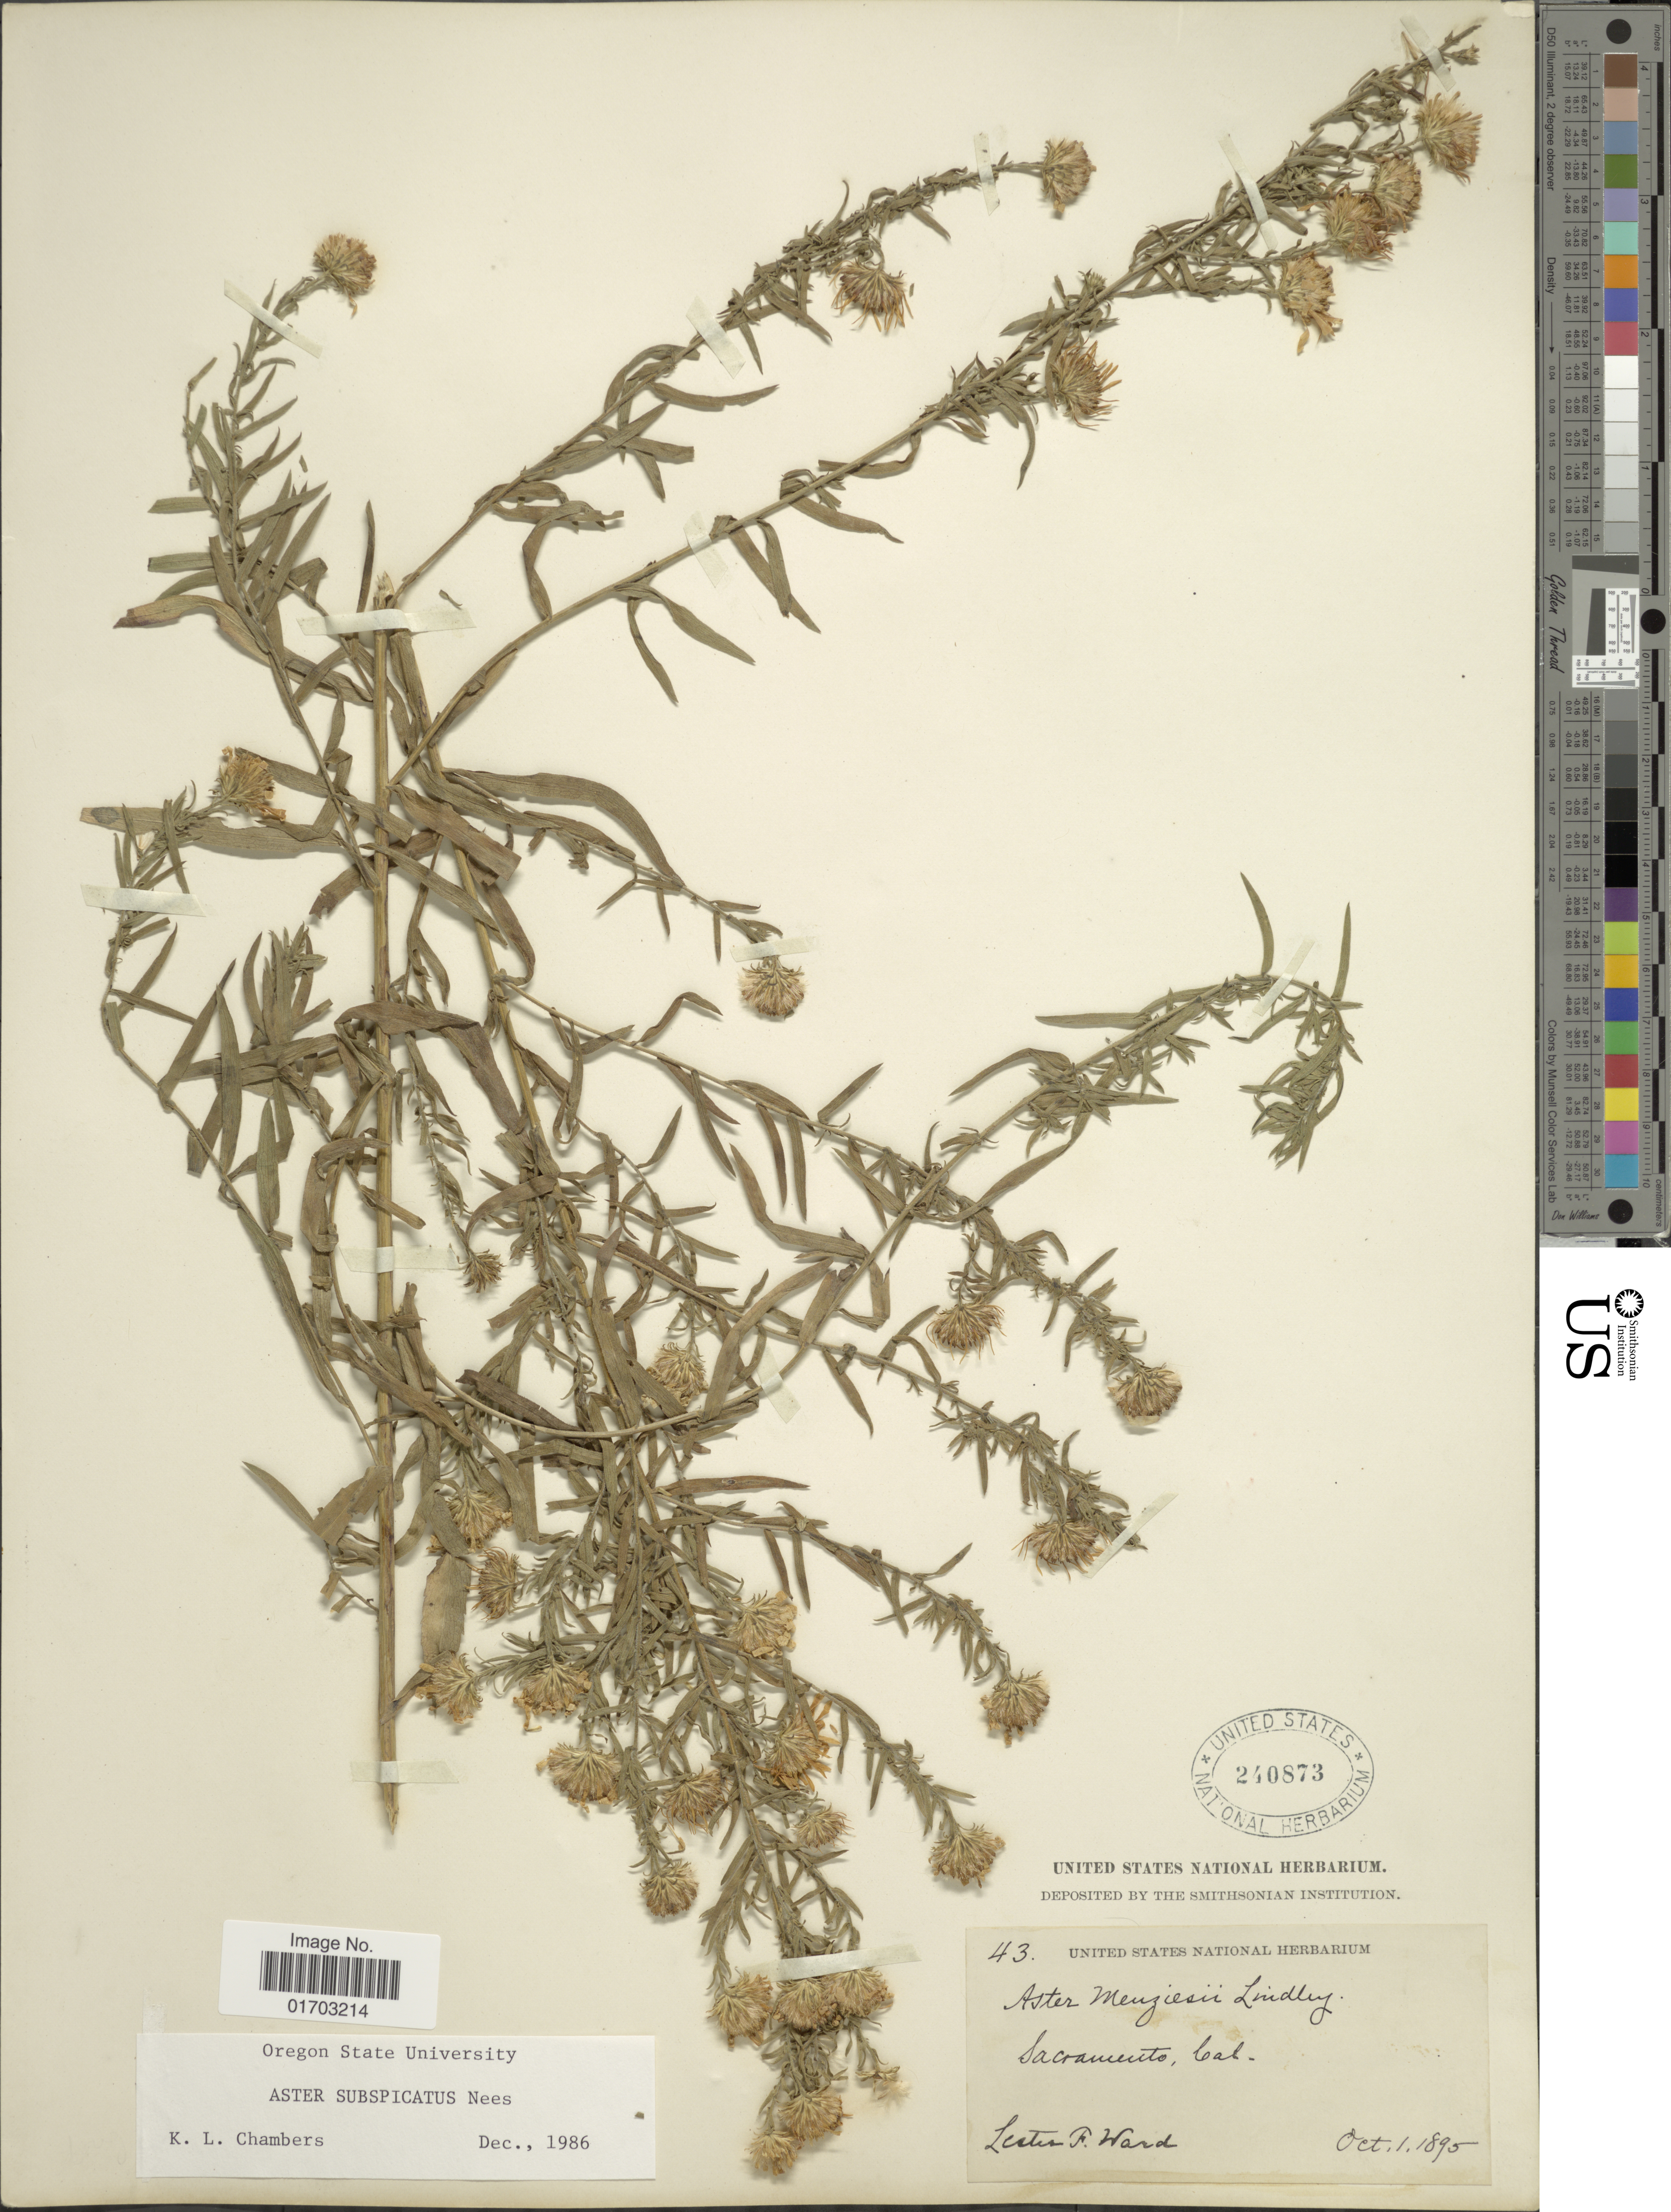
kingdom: Plantae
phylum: Tracheophyta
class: Magnoliopsida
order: Asterales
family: Asteraceae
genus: Symphyotrichum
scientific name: Symphyotrichum subspicatum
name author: (Nees) G.L. Nesom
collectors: L. F. Ward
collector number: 43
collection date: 1895-10-01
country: United States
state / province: California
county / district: Sacramento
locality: Sacramento.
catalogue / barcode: US 240873